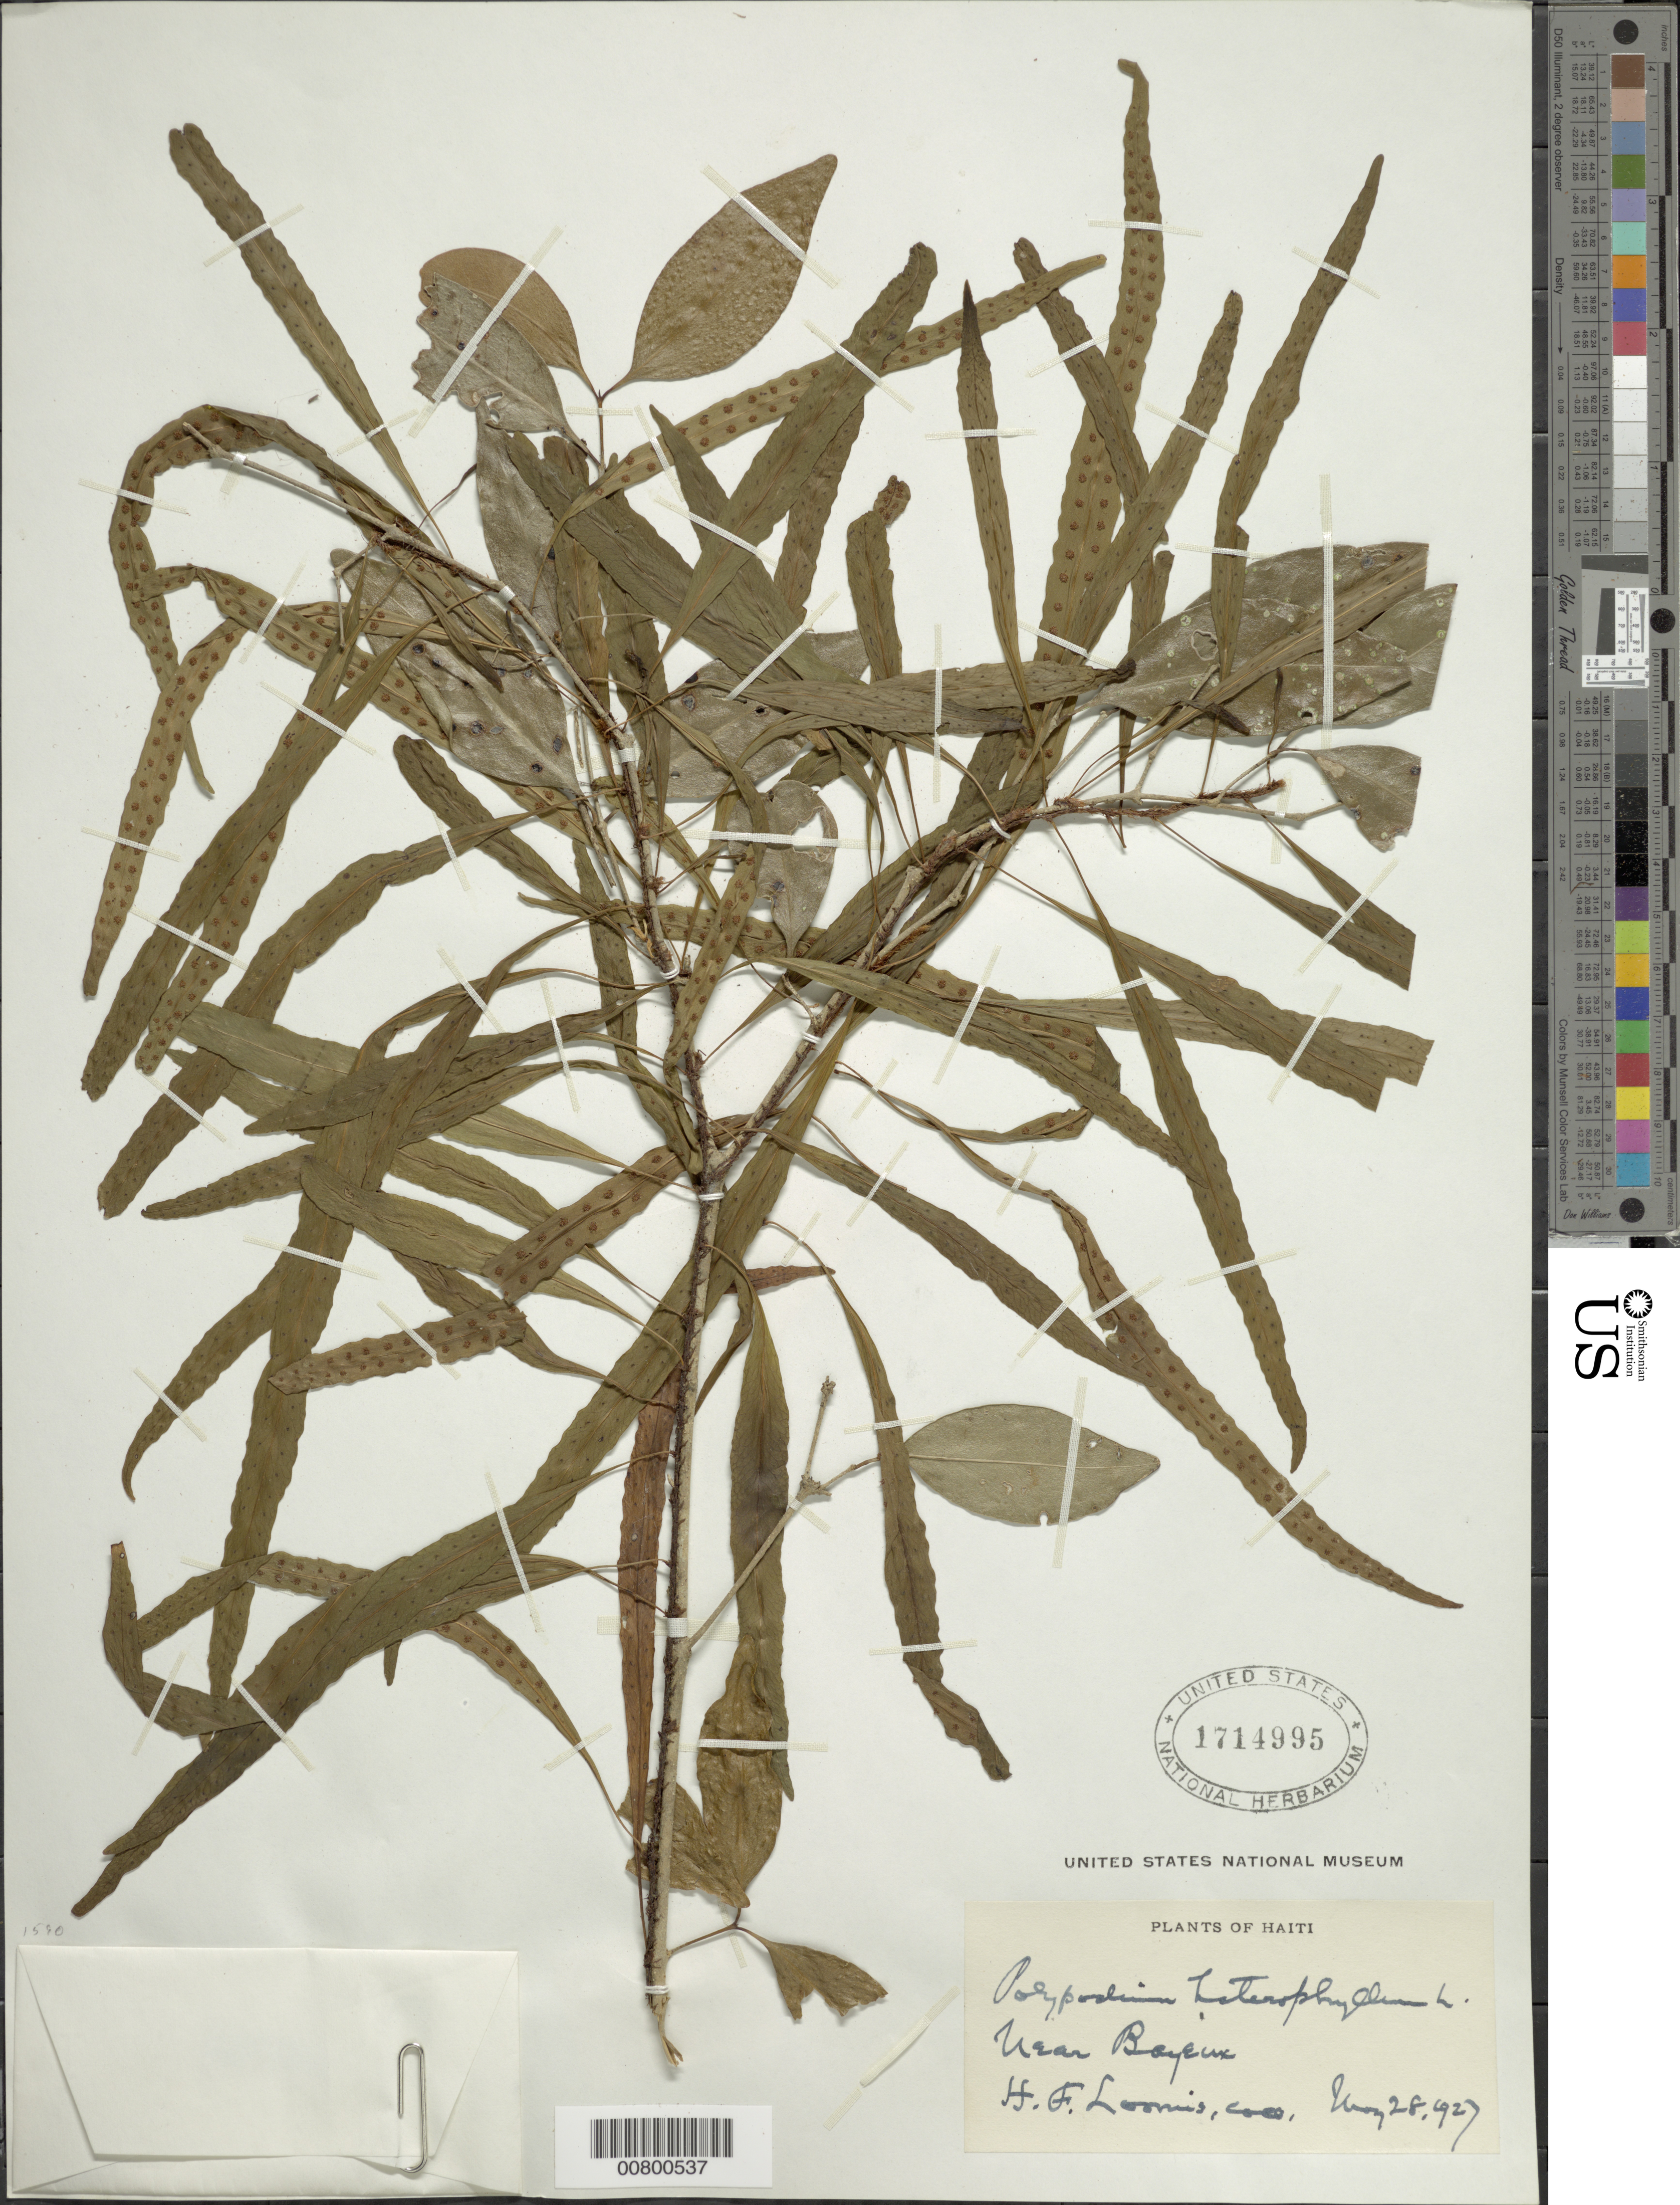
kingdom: Plantae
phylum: Tracheophyta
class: Polypodiopsida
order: Polypodiales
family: Polypodiaceae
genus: Microgramma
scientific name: Microgramma heterophylla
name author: (L.) Wherry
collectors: H. F. Loomis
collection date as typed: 28 May 1927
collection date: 1927-05-28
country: Haiti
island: Hispaniola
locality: Bayeux vicinity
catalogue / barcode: US 1714995